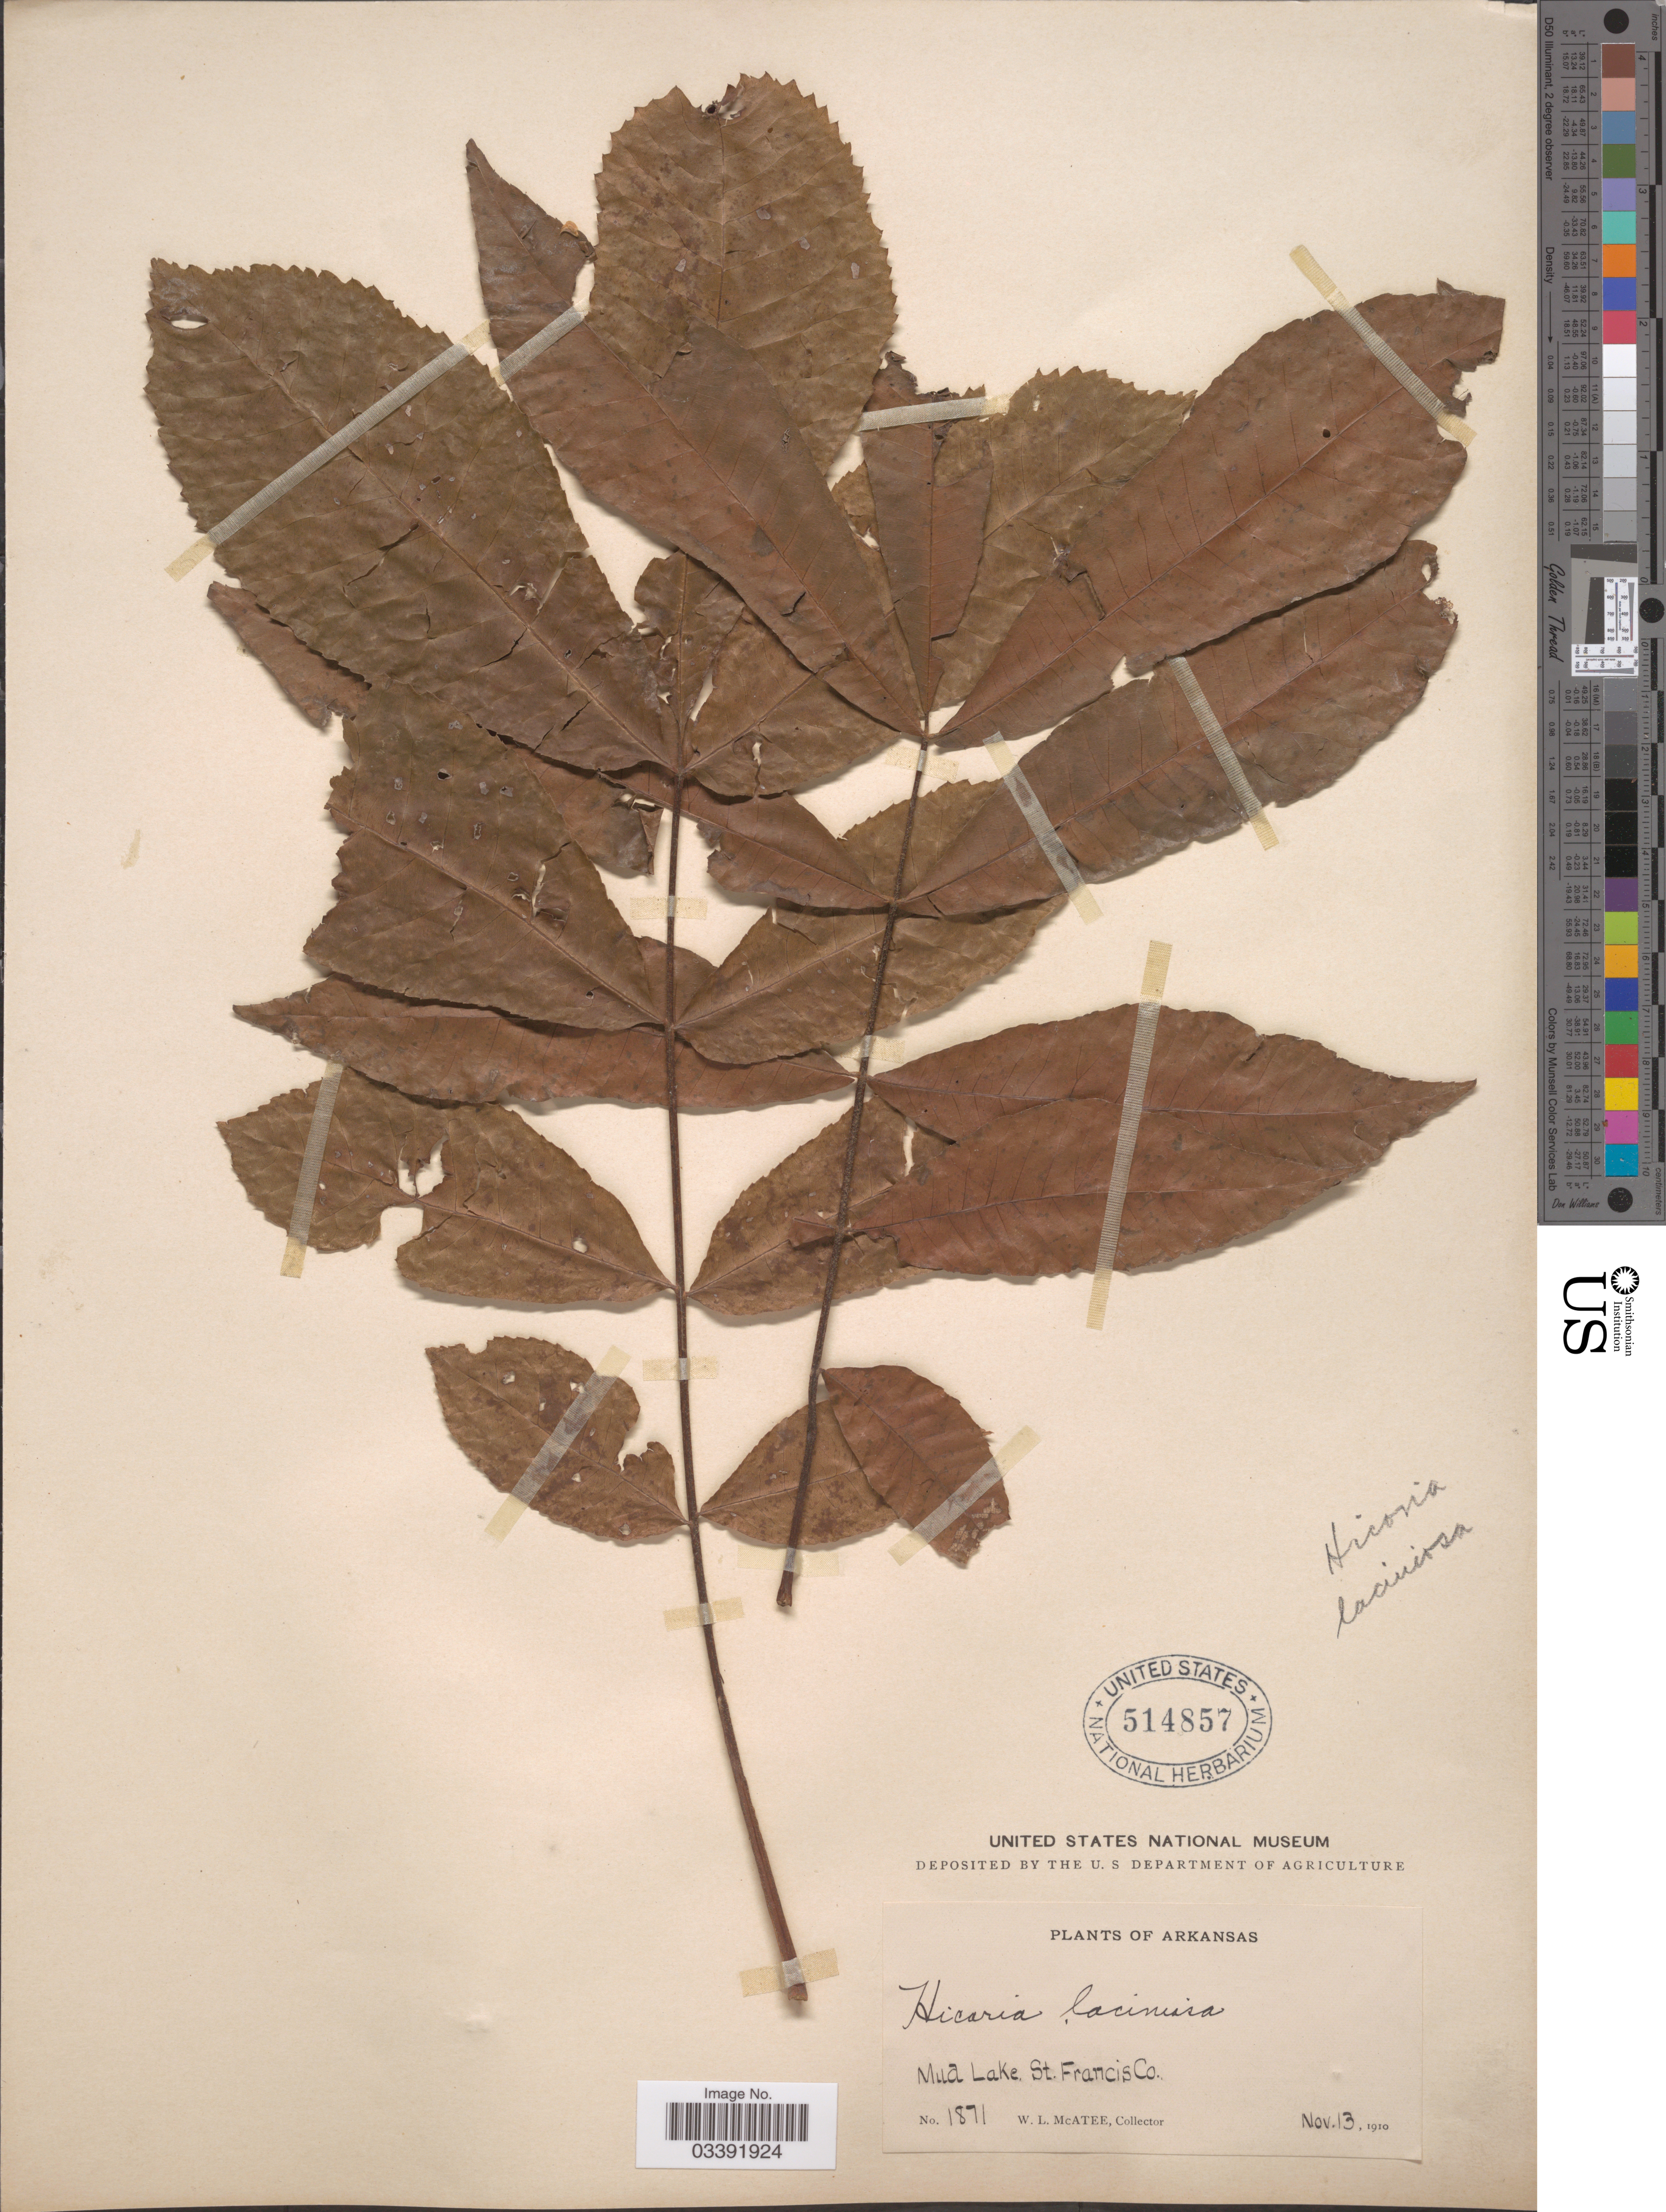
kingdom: Plantae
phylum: Tracheophyta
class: Magnoliopsida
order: Fagales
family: Juglandaceae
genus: Carya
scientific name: Carya laciniosa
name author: (F. Michx.) G. Don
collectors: W. McAtee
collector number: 1871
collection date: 1910-11-13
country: United States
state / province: Arkansas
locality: Mua Lake. St. Francis Co.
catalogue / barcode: US 514857